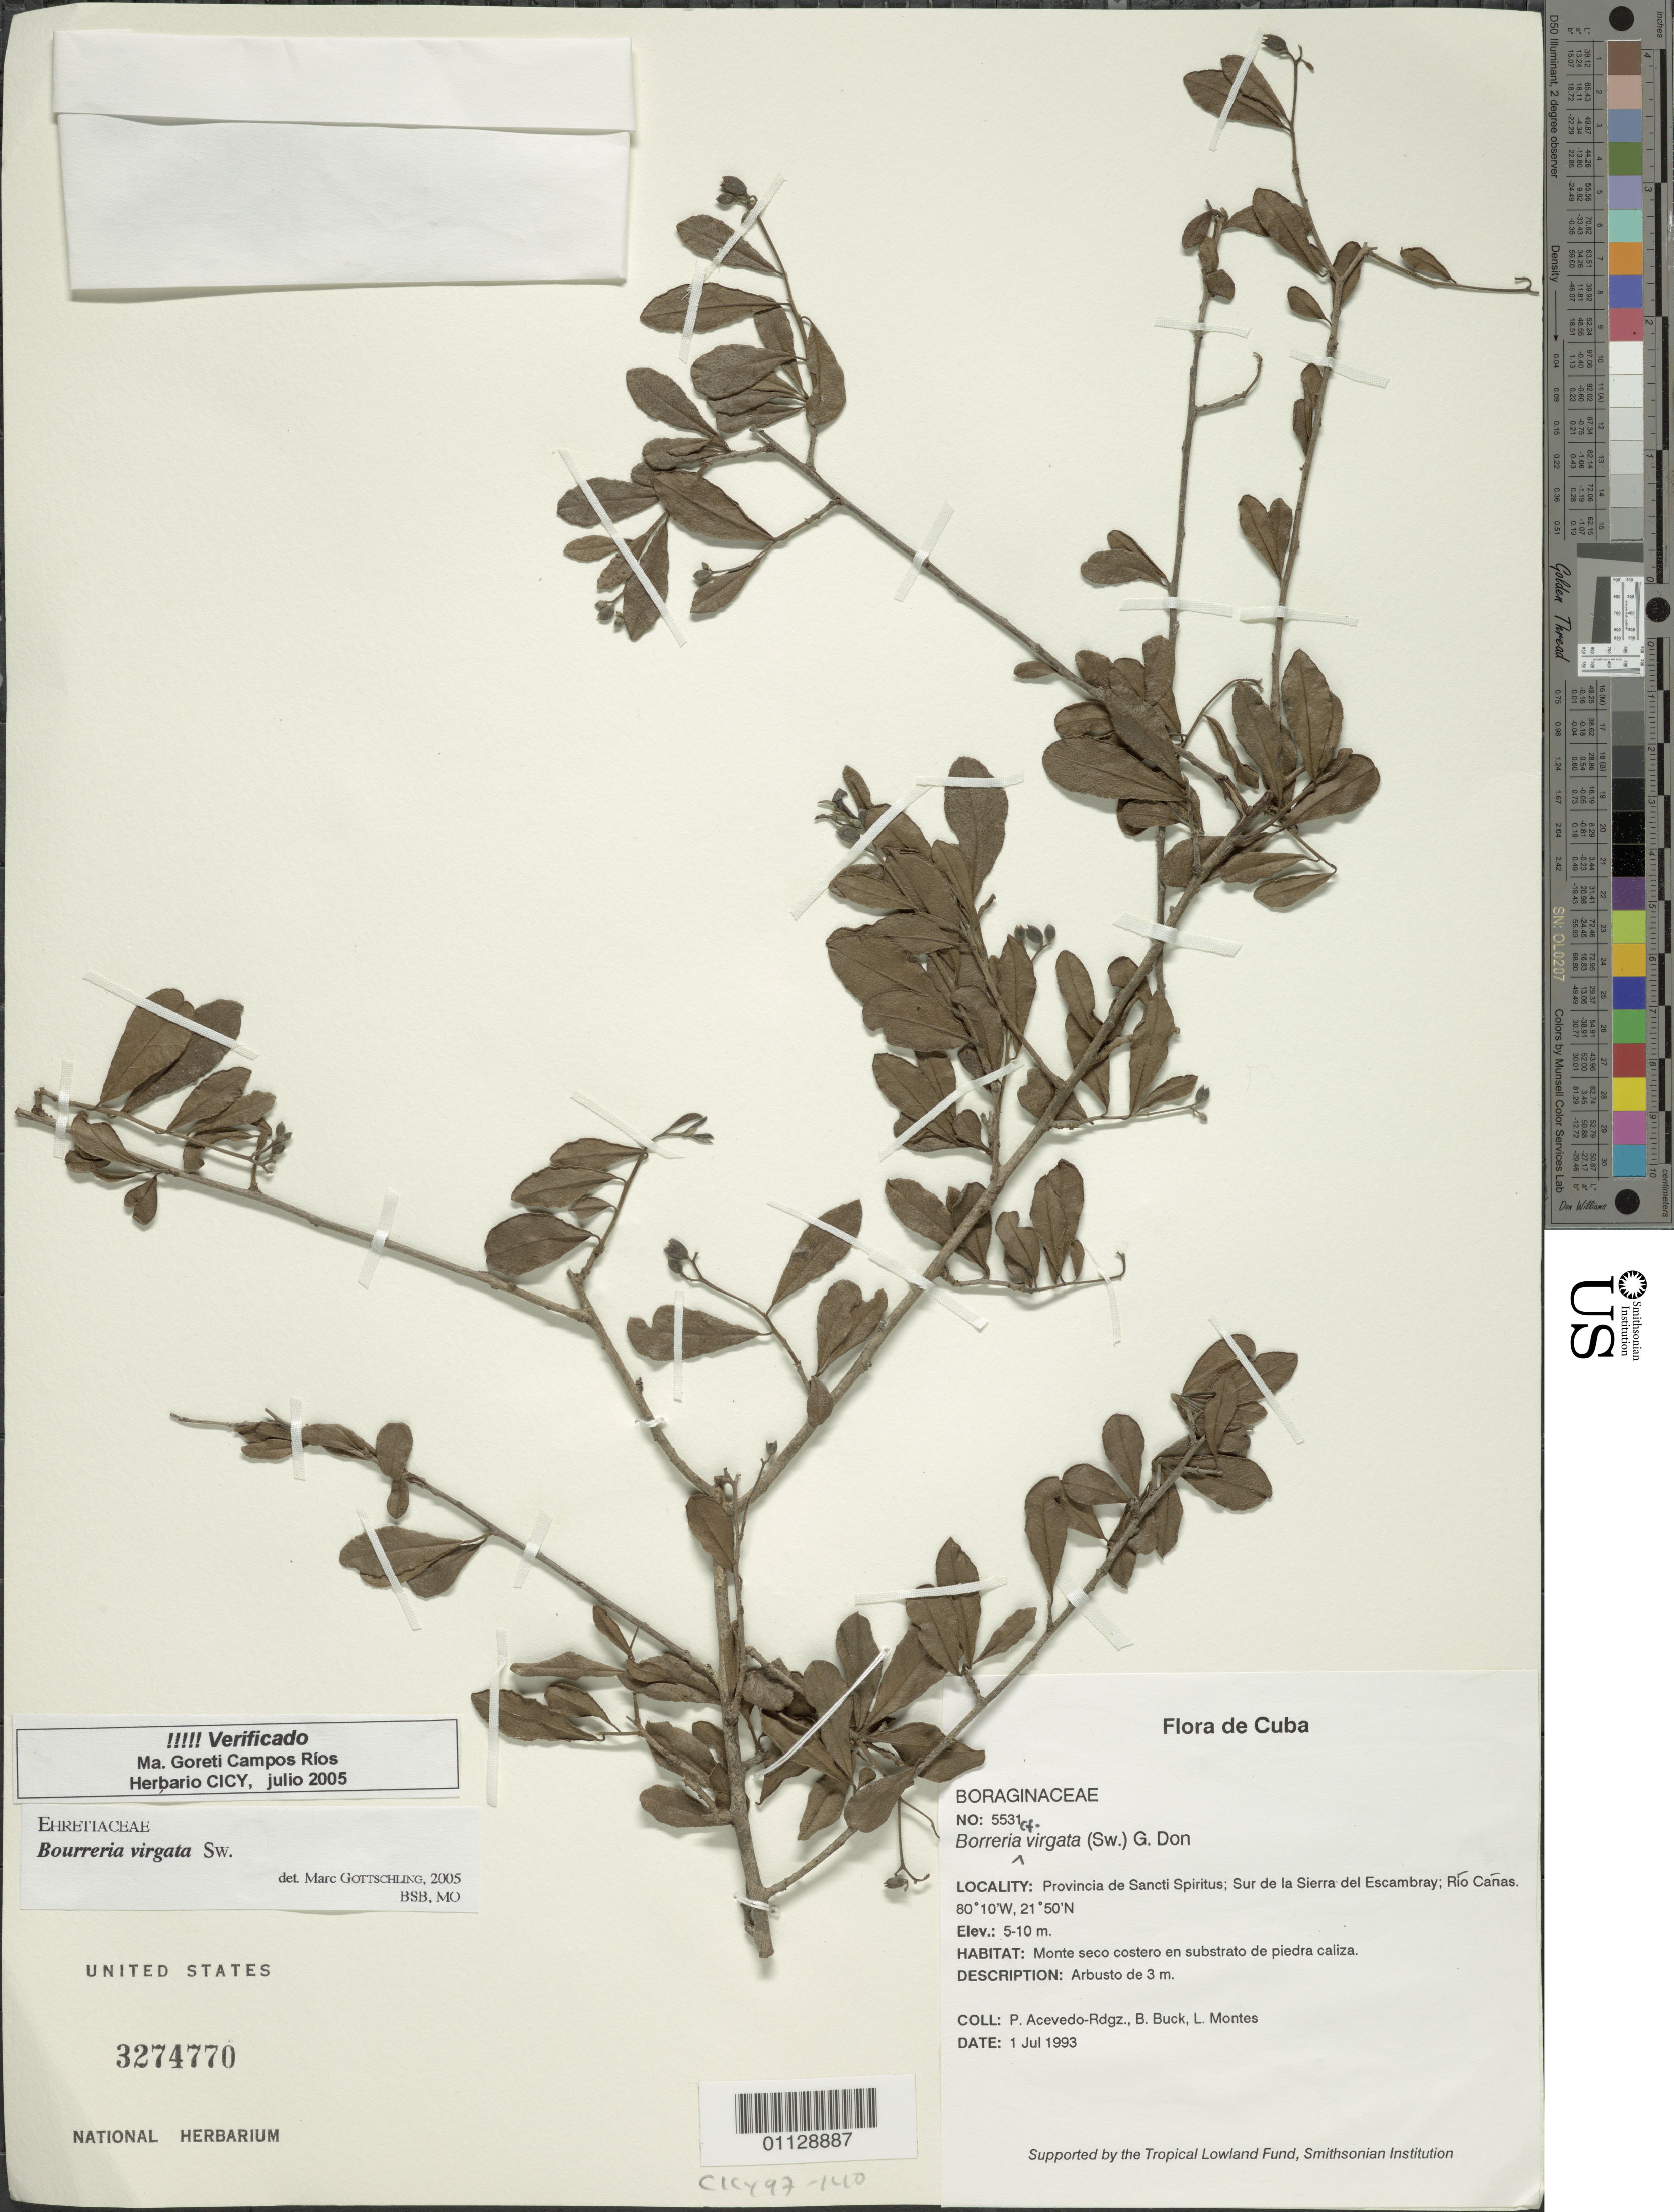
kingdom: Plantae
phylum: Tracheophyta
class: Magnoliopsida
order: Boraginales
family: Ehretiaceae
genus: Bourreria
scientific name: Bourreria virgata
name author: (Sw.) G. Don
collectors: P. Acevedo-Rodr., B. Buck & L. Montes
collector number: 5531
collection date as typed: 01 Jun 1993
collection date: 1993-06-01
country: Cuba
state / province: Sancti Spiritus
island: Cuba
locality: Monte coastal dry limestone, Provincia de Sancti Spiritus, Sur de la Sierra del Escambray, Rio Canas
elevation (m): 5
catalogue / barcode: US 3274770